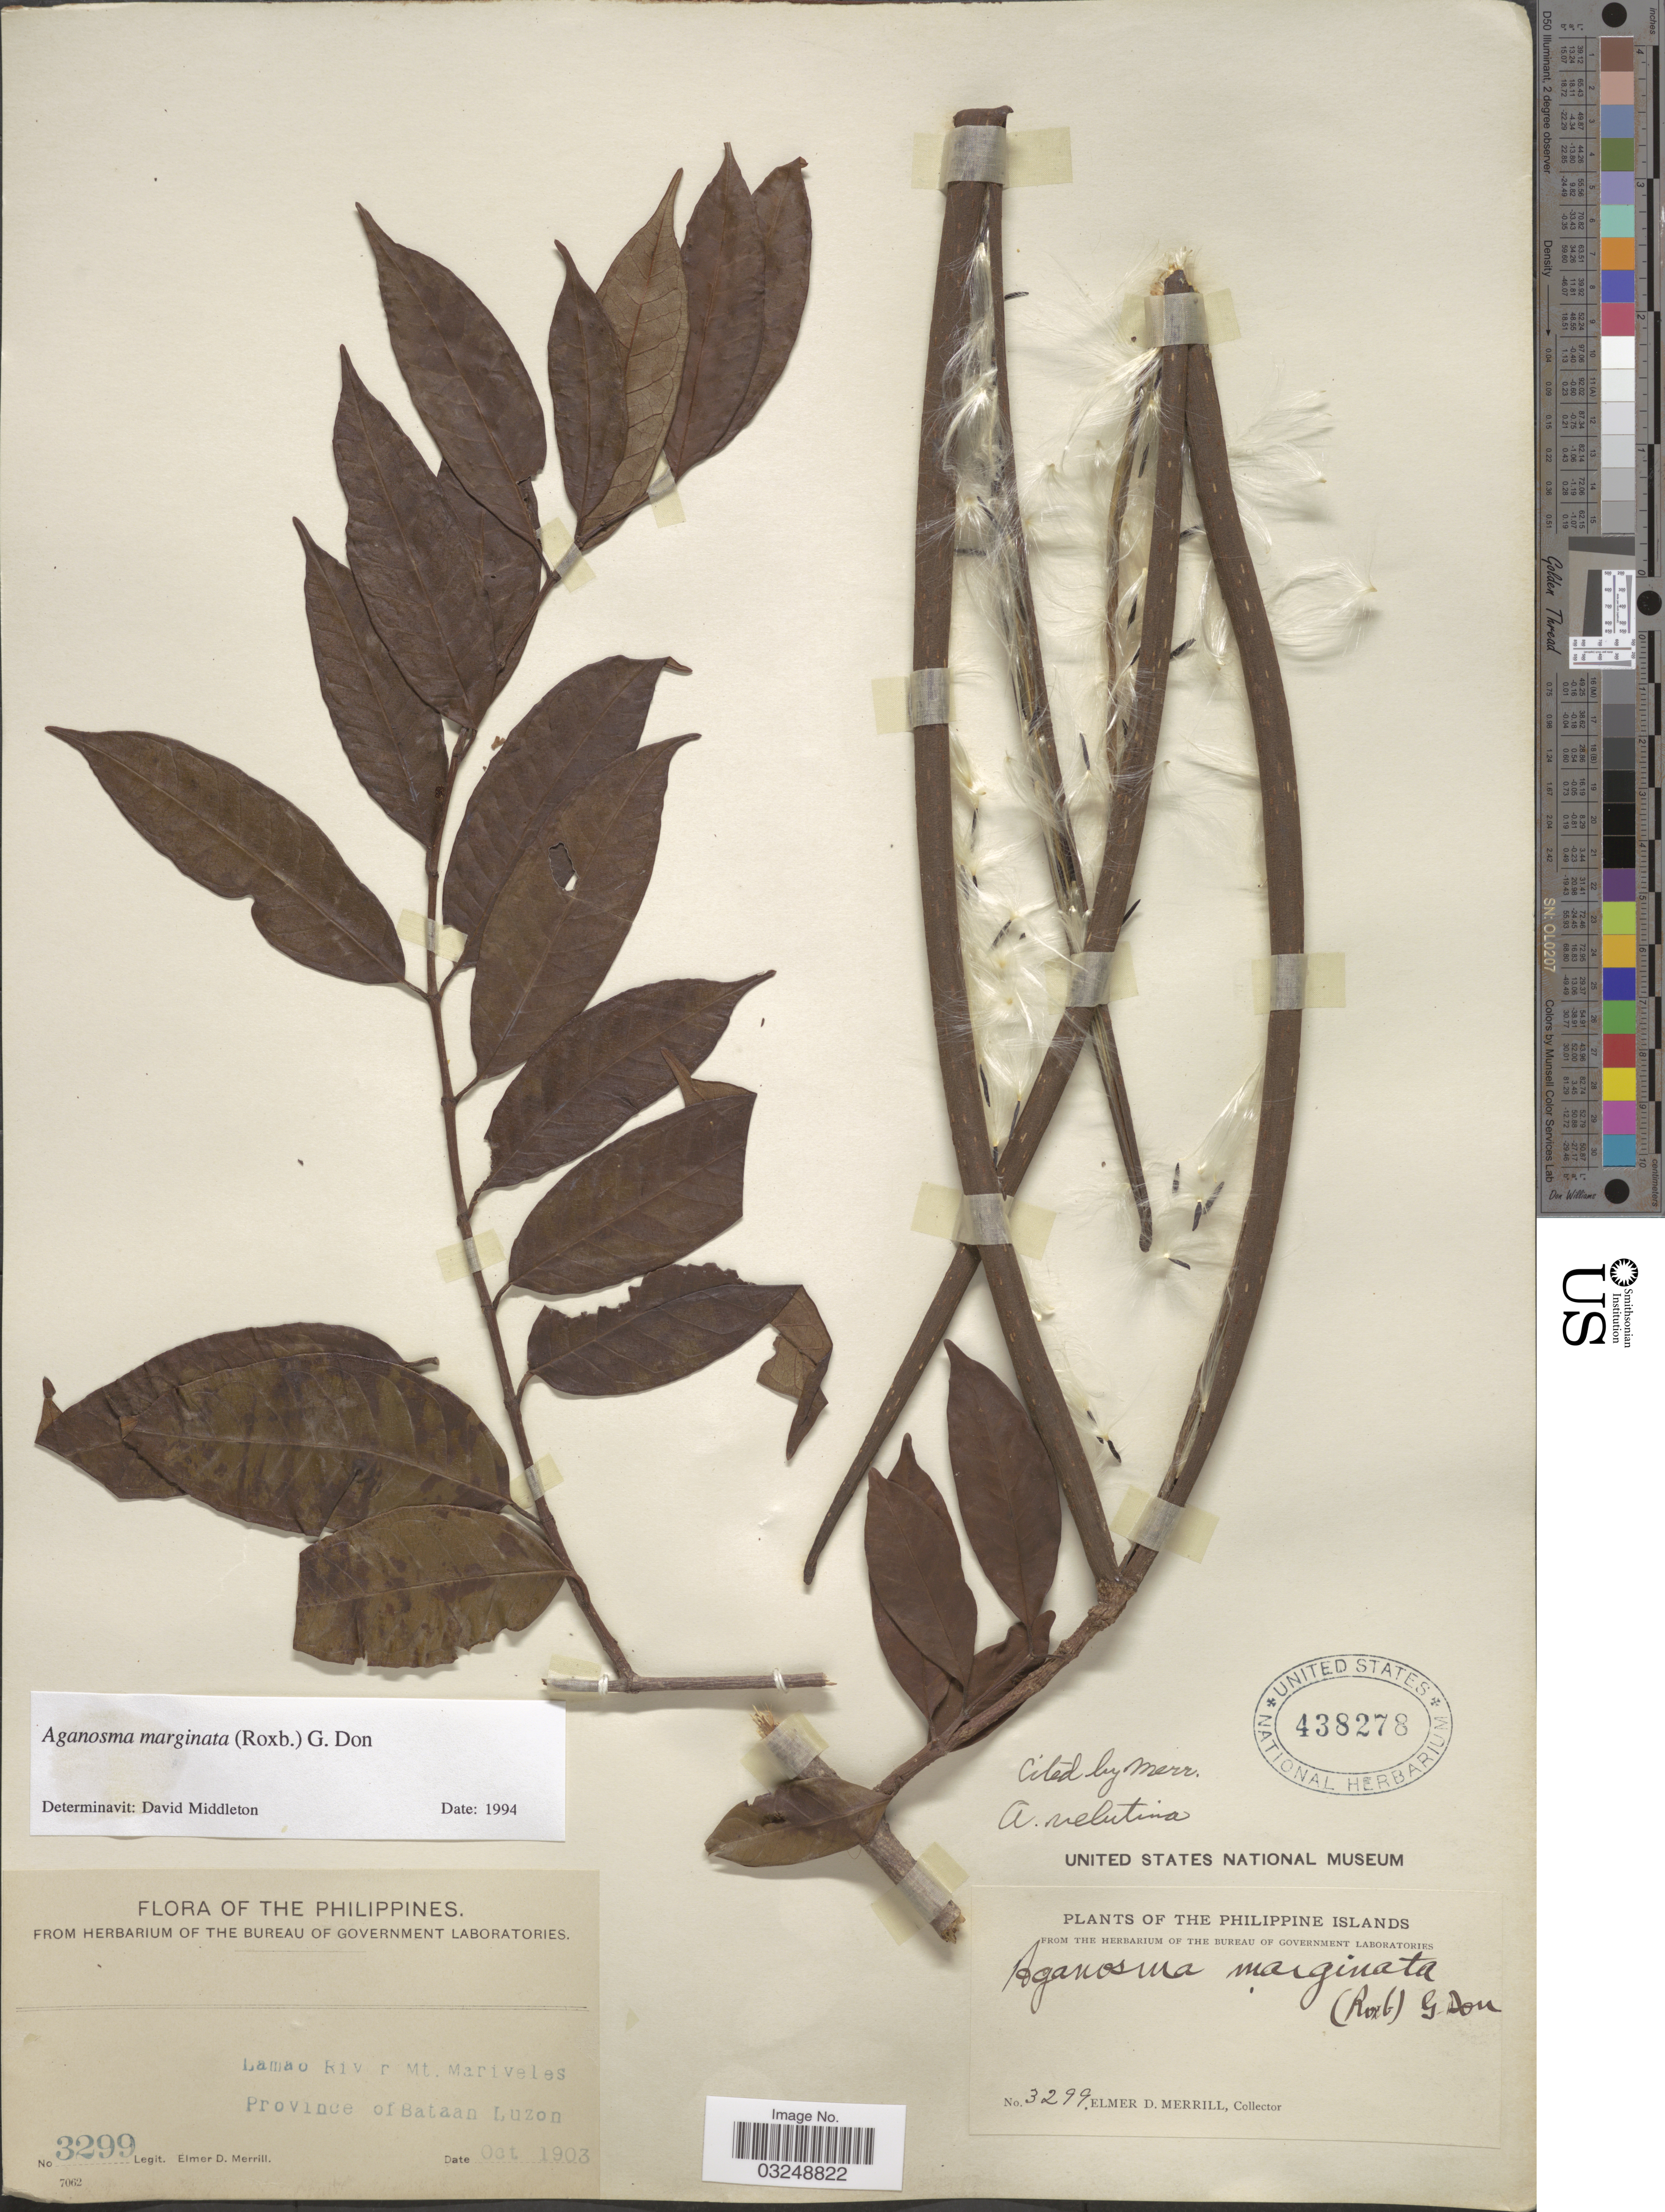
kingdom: Plantae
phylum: Tracheophyta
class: Magnoliopsida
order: Gentianales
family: Apocynaceae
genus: Aganosma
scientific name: Aganosma marginata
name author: (Roxb.) G. Don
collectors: E. D. Merrill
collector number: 3299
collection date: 1903-10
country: Philippines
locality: The Philippine Islands. Lamao River Mt. Mariveles. Province of Bataan Luzon.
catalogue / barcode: US 438278